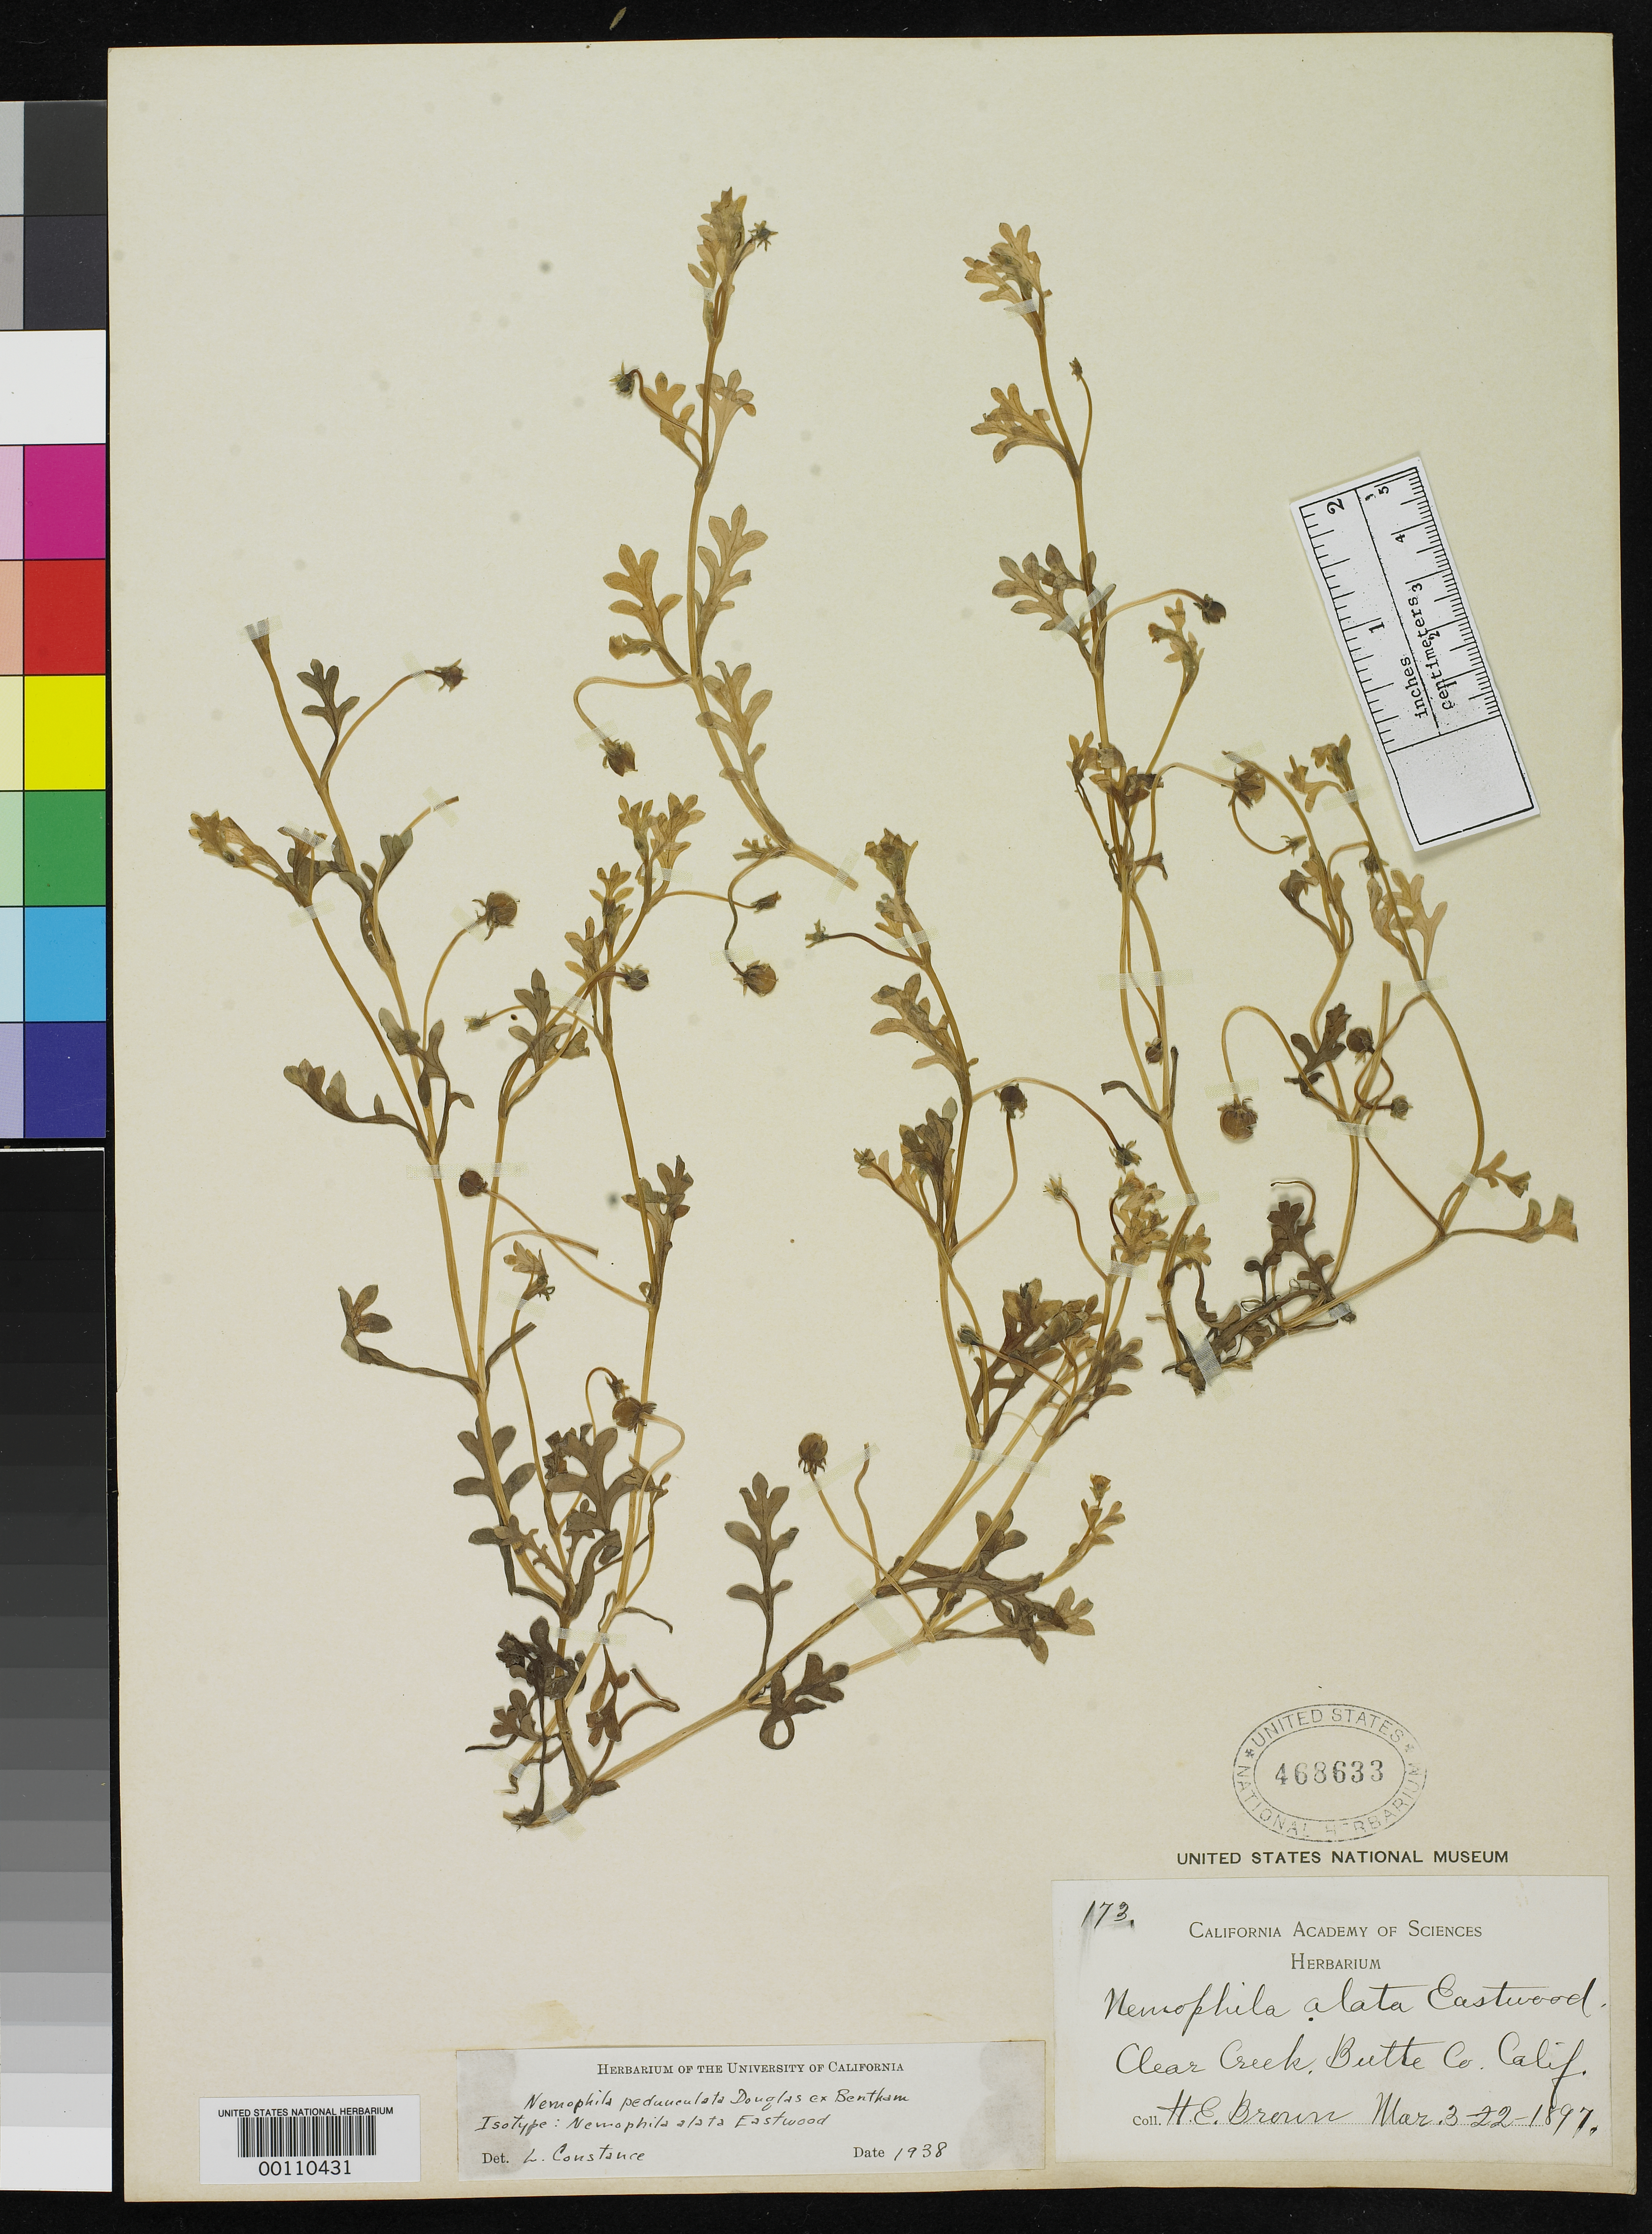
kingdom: Plantae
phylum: Tracheophyta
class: Magnoliopsida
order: Boraginales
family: Hydrophyllaceae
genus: Nemophila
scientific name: Nemophila alata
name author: Eastw.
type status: Isotype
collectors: H. E. Brown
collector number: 173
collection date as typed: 03 Mar 1897 to 22 Mar 1897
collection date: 1897-03-03/1897-03-22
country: United States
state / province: California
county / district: Butte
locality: Near Clear Creek.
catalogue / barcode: US 468633